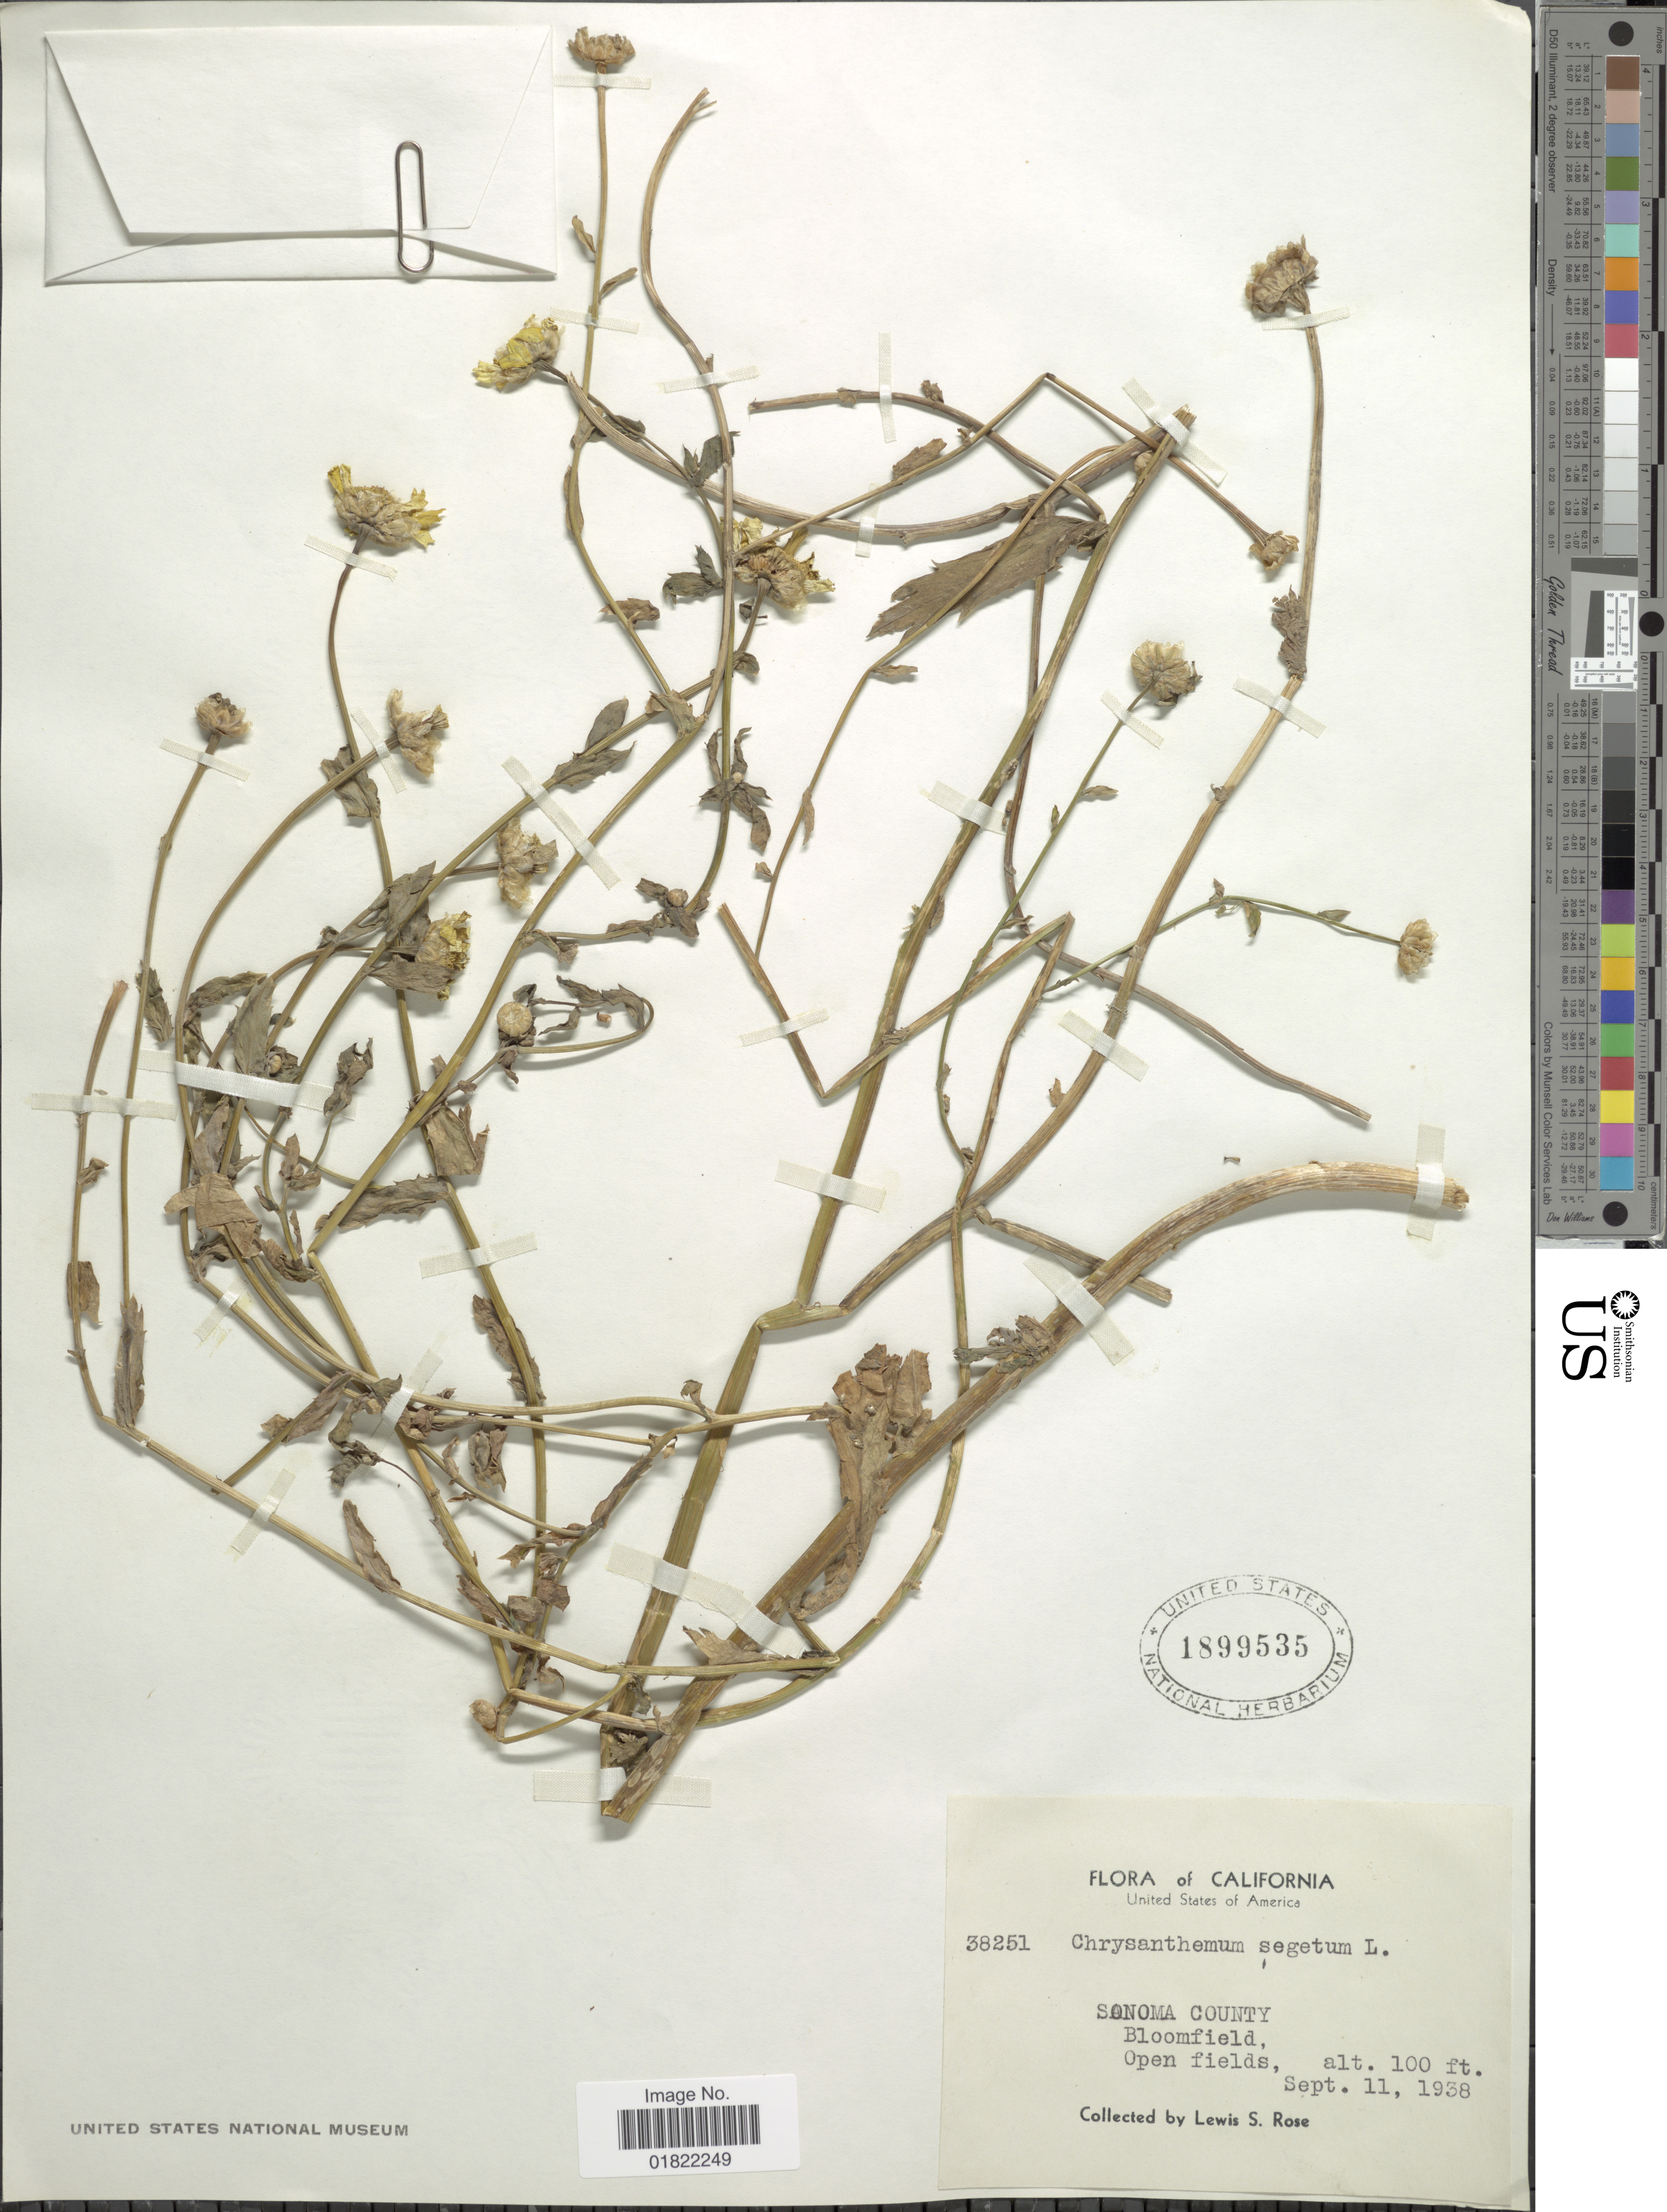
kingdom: Plantae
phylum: Tracheophyta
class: Magnoliopsida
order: Asterales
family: Asteraceae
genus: Chrysanthemum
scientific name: Chrysanthemum segetum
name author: L.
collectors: L. S. Rose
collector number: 38251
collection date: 1938-09-11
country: United States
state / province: California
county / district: Sonoma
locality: Sonoma County, Bloomfield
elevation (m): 30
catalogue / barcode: US 1899535